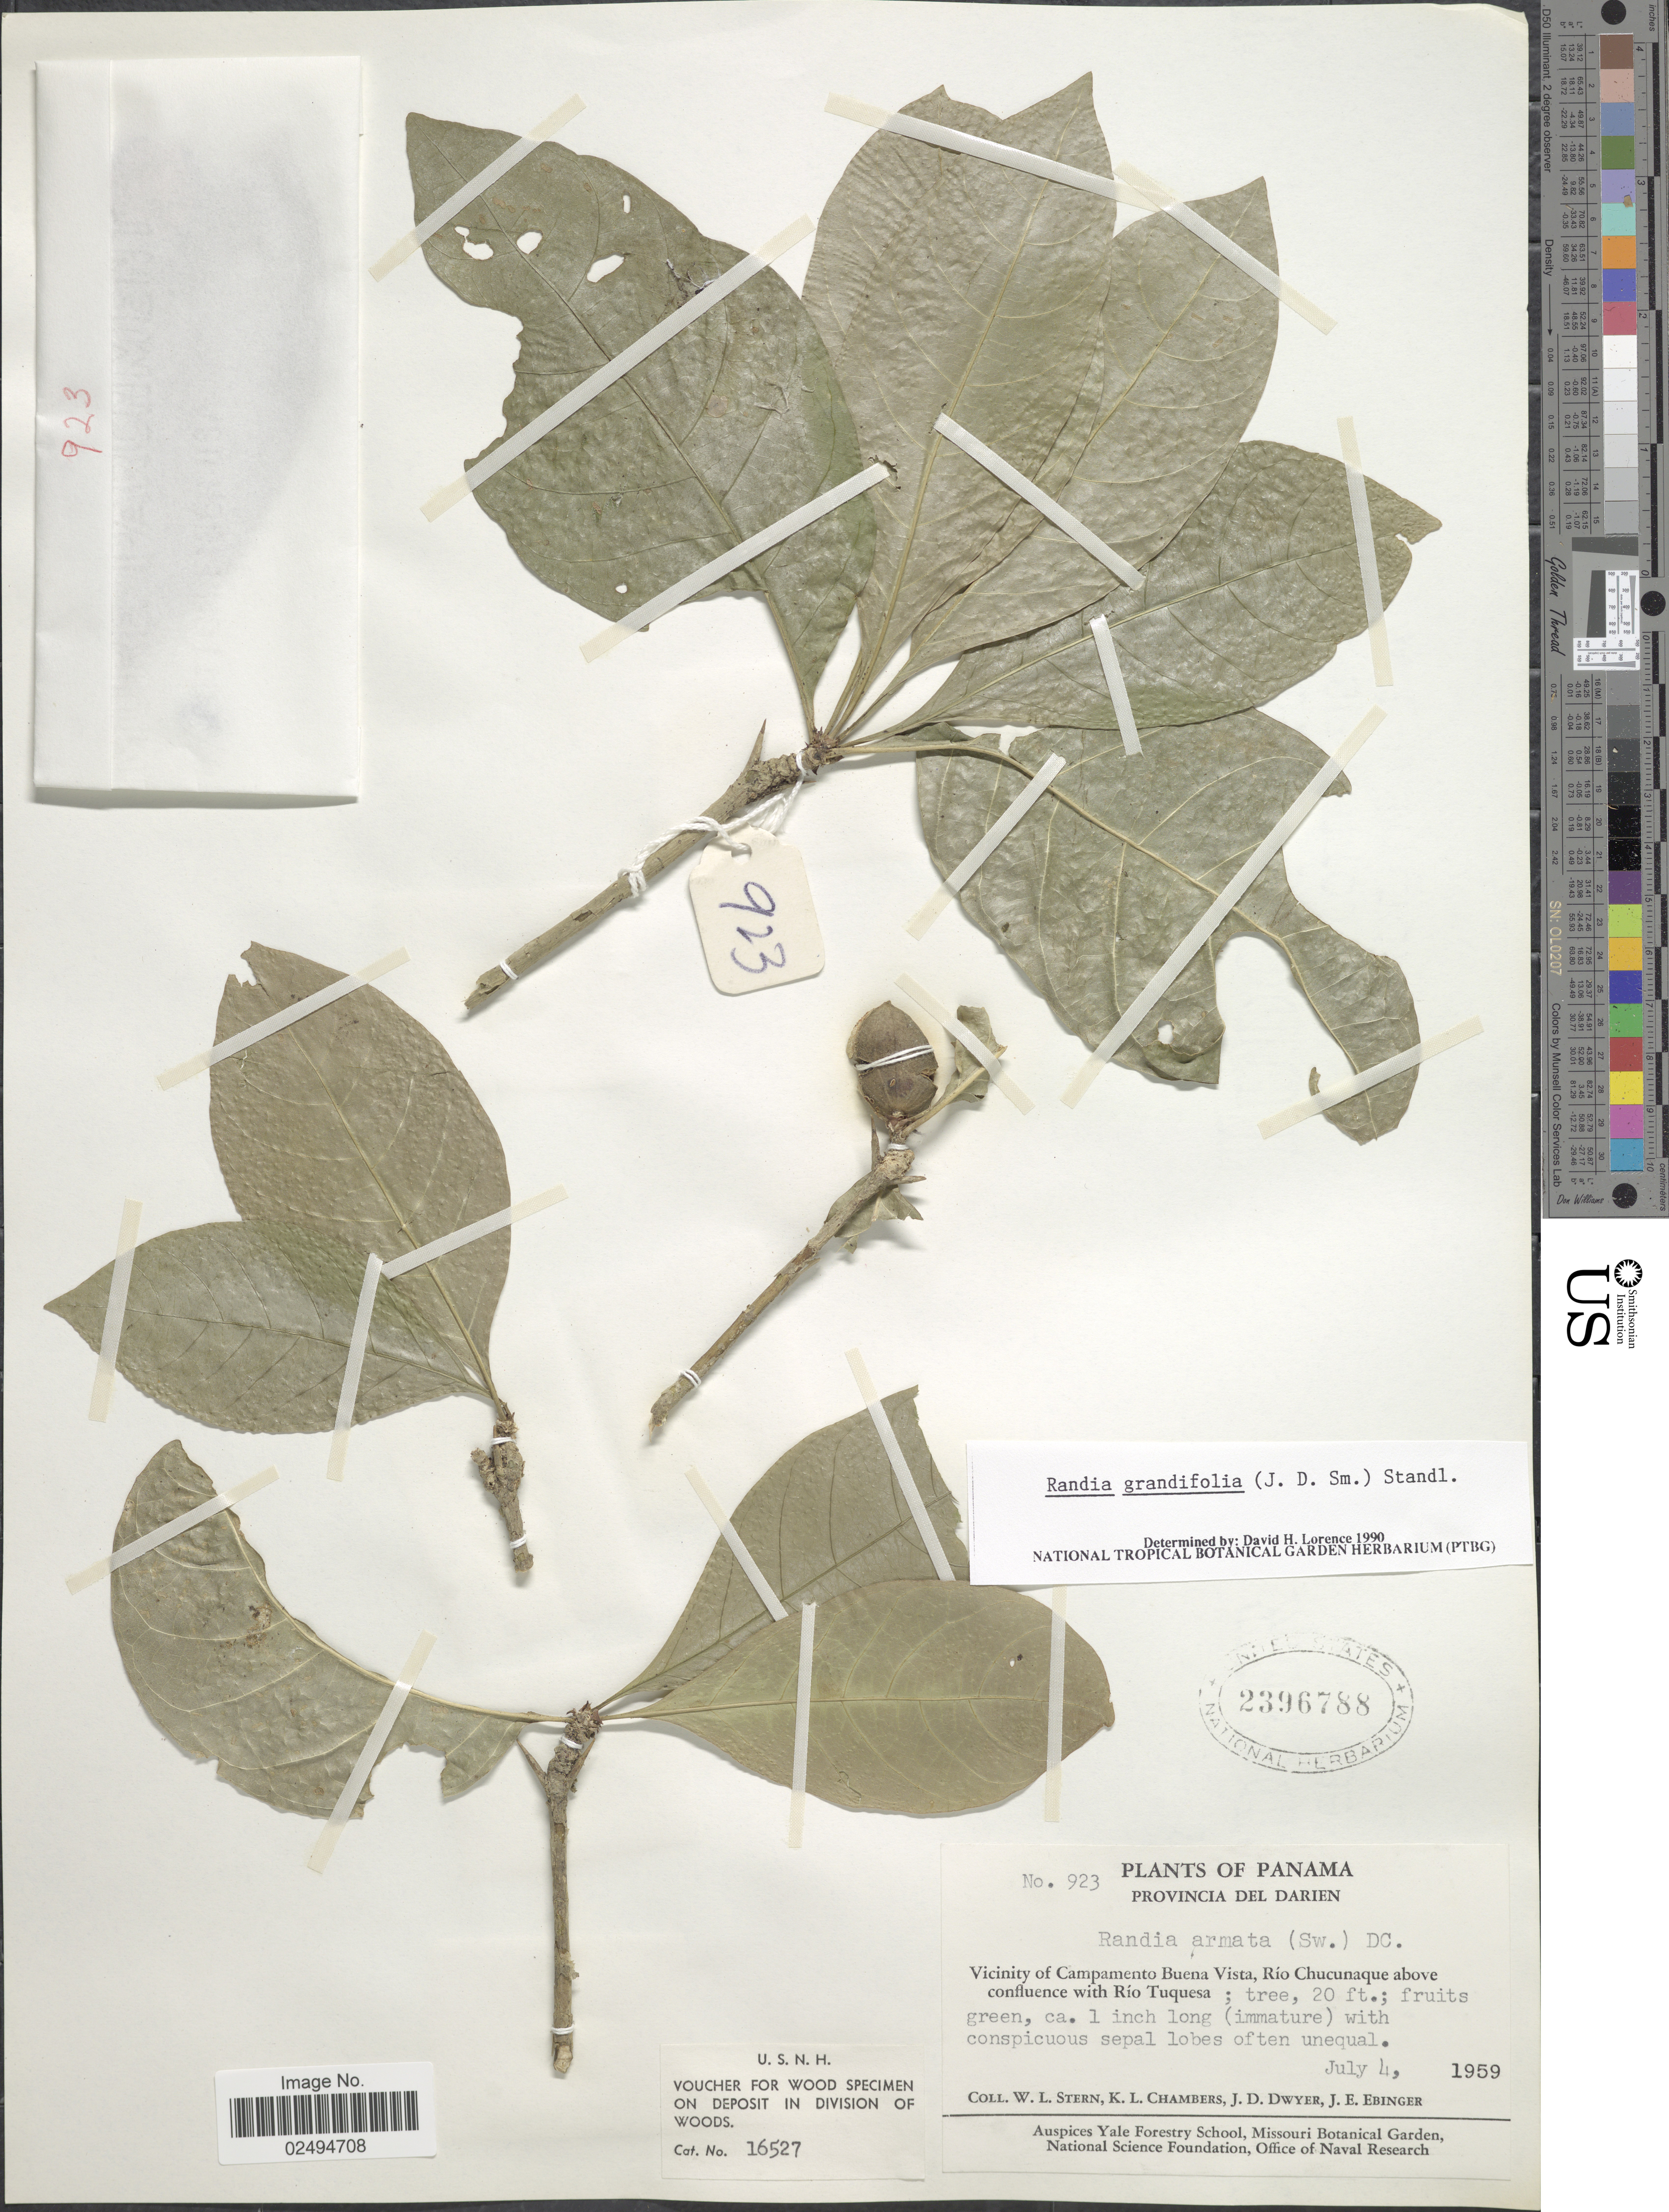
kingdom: Plantae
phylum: Tracheophyta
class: Magnoliopsida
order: Gentianales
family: Rubiaceae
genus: Randia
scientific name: Randia grandifolia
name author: (Donn. Sm.) Standl.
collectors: W. L. Stern, K. Chambers, J. D. Dwyer & J. Ebinger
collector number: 923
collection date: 1959-07-04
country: Panama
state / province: Darién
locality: Provincia del Darien. Vicinity of Campamento Buena Vista, rio Chucunaque above confluence with Rio Tuquesa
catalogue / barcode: US 2396788